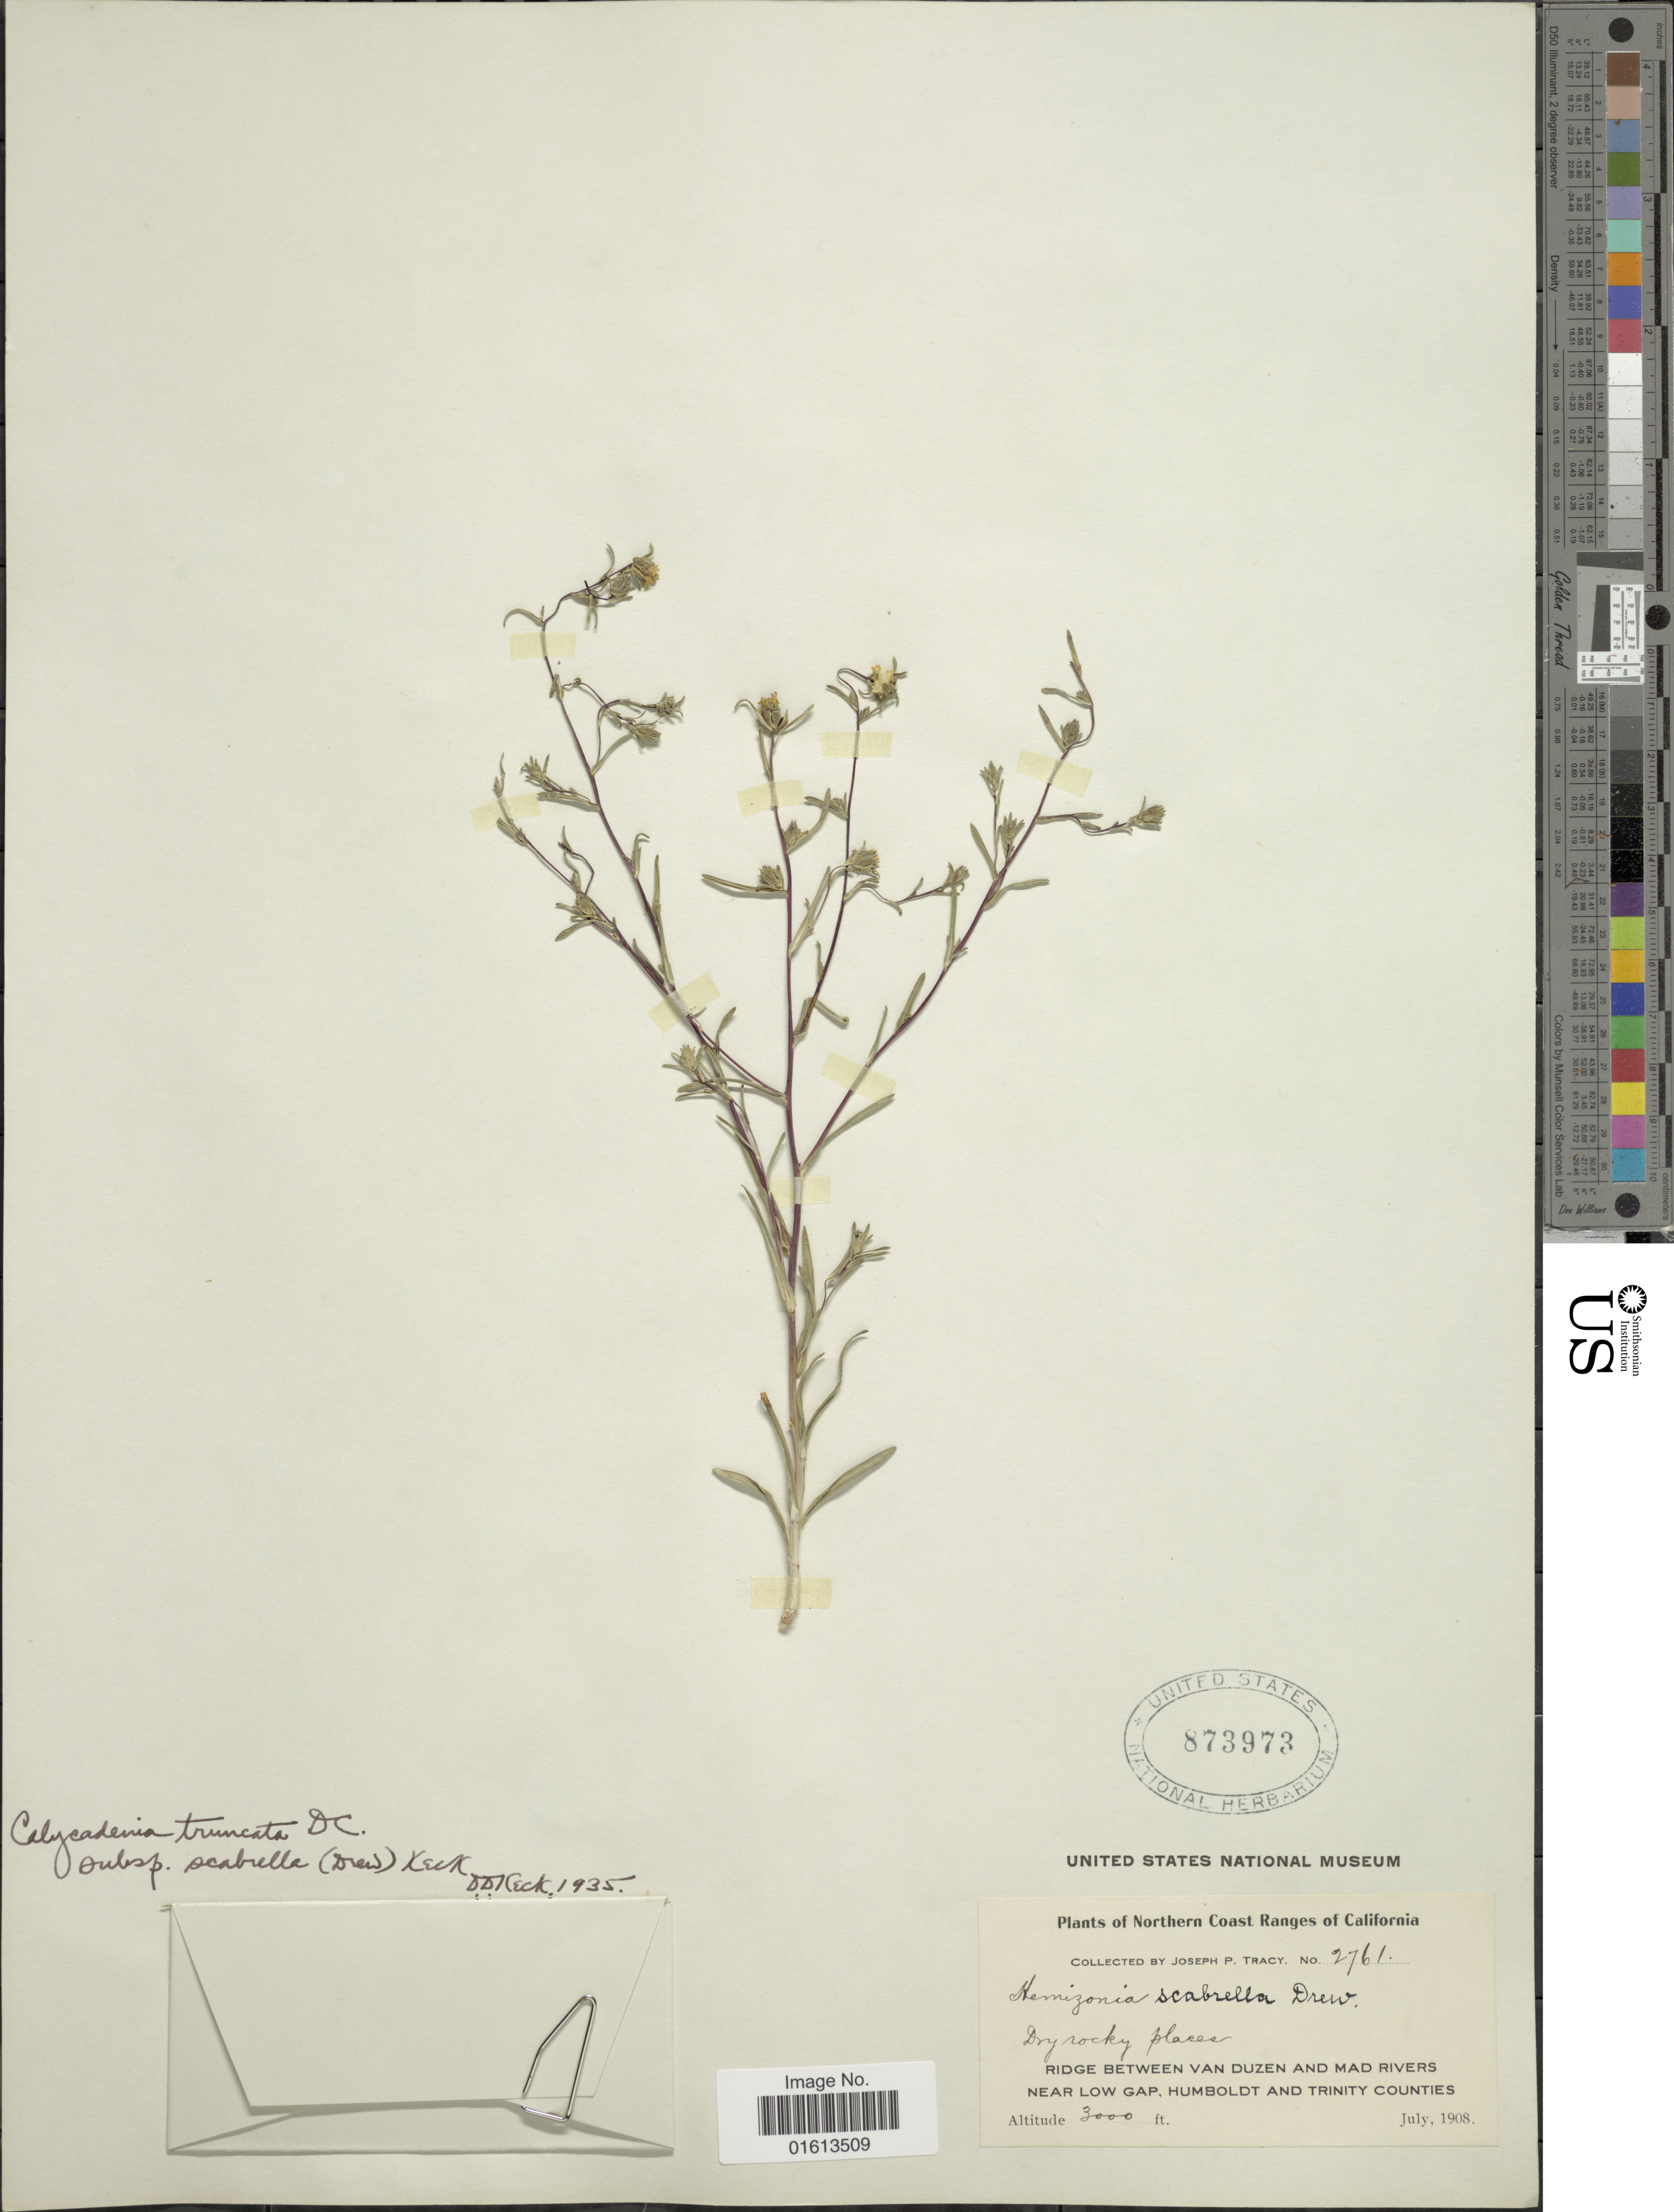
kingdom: Plantae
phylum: Tracheophyta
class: Magnoliopsida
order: Asterales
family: Asteraceae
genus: Calycadenia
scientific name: Calycadenia truncata subsp. scabrella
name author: (Drew) D.D. Keck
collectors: J. Tracy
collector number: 2761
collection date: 1908-07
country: United States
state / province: California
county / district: Trinity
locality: Northern Coast Ranges of California, ridge between Van Duzen and Mad Rivers near low gap, Humboldt and Trinity Counties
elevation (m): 914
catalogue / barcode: US 873973